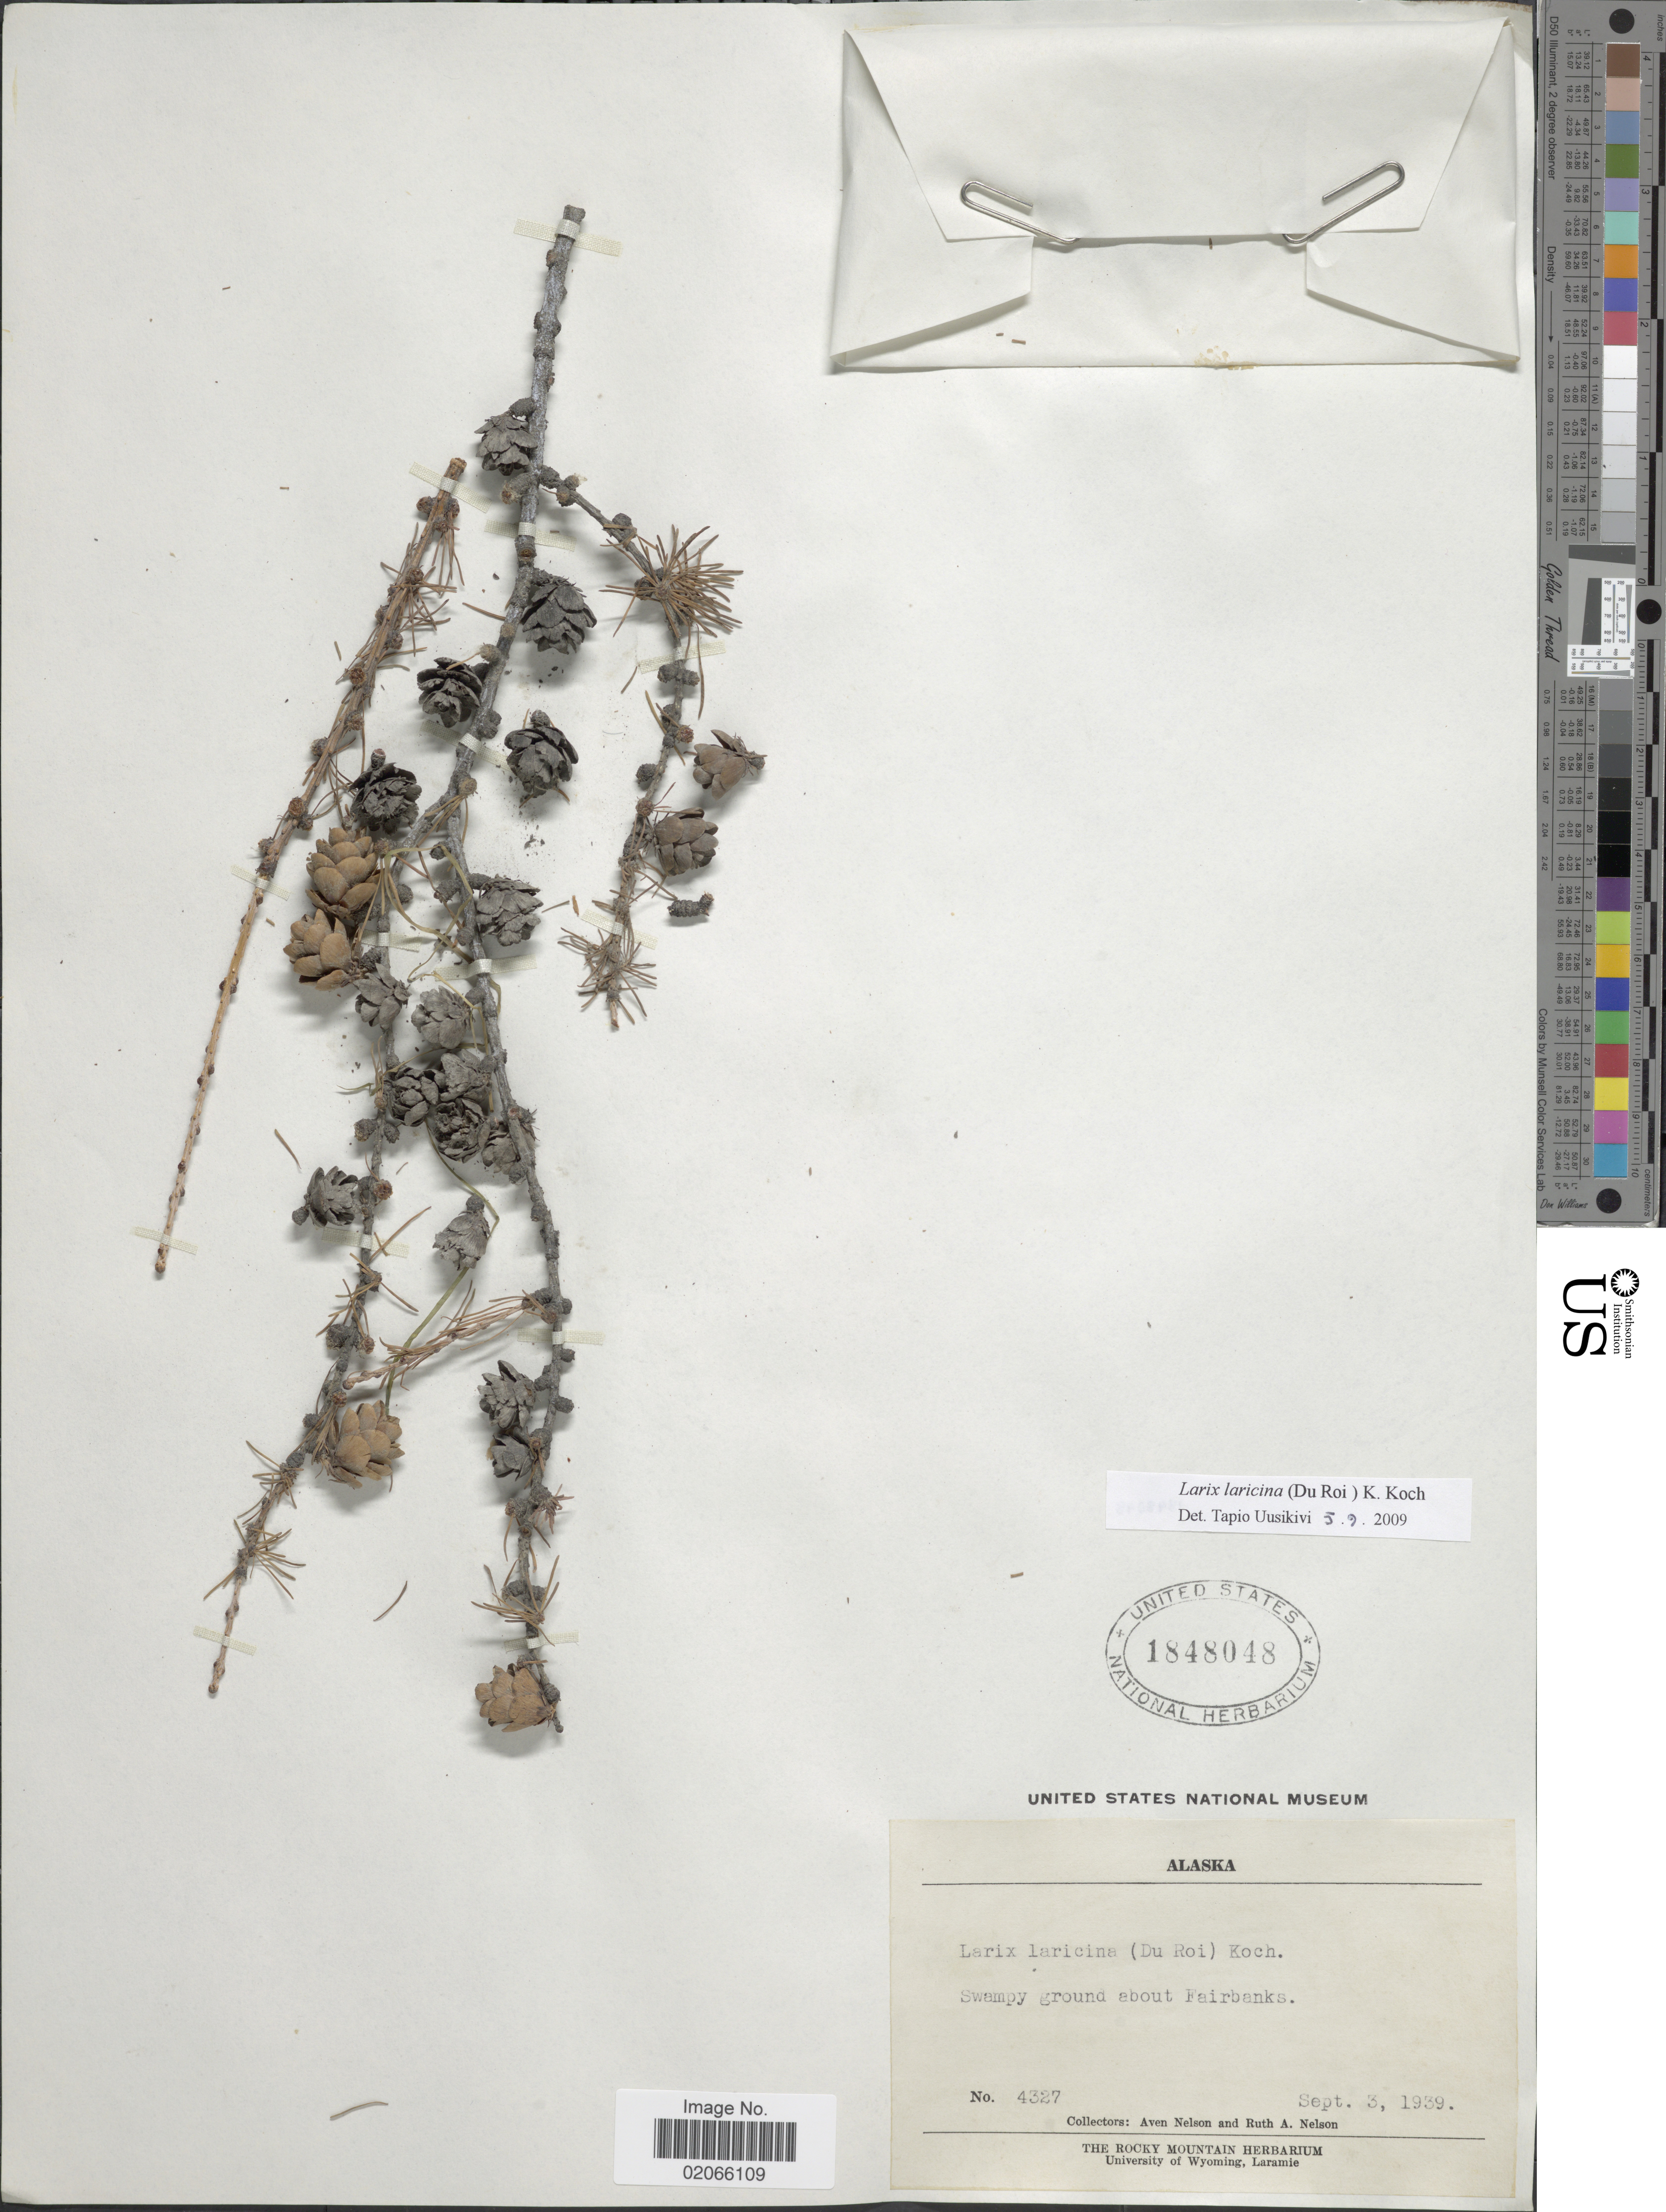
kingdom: Plantae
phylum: Tracheophyta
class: Pinopsida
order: Pinales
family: Pinaceae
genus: Larix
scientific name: Larix laricina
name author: (Du Roi) K. Koch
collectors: A. Nelson & R. A. Nelson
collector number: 4327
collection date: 1939-09-03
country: United States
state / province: Alaska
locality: Alaska. Swamp ground about fairbanks.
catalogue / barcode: US 1848048